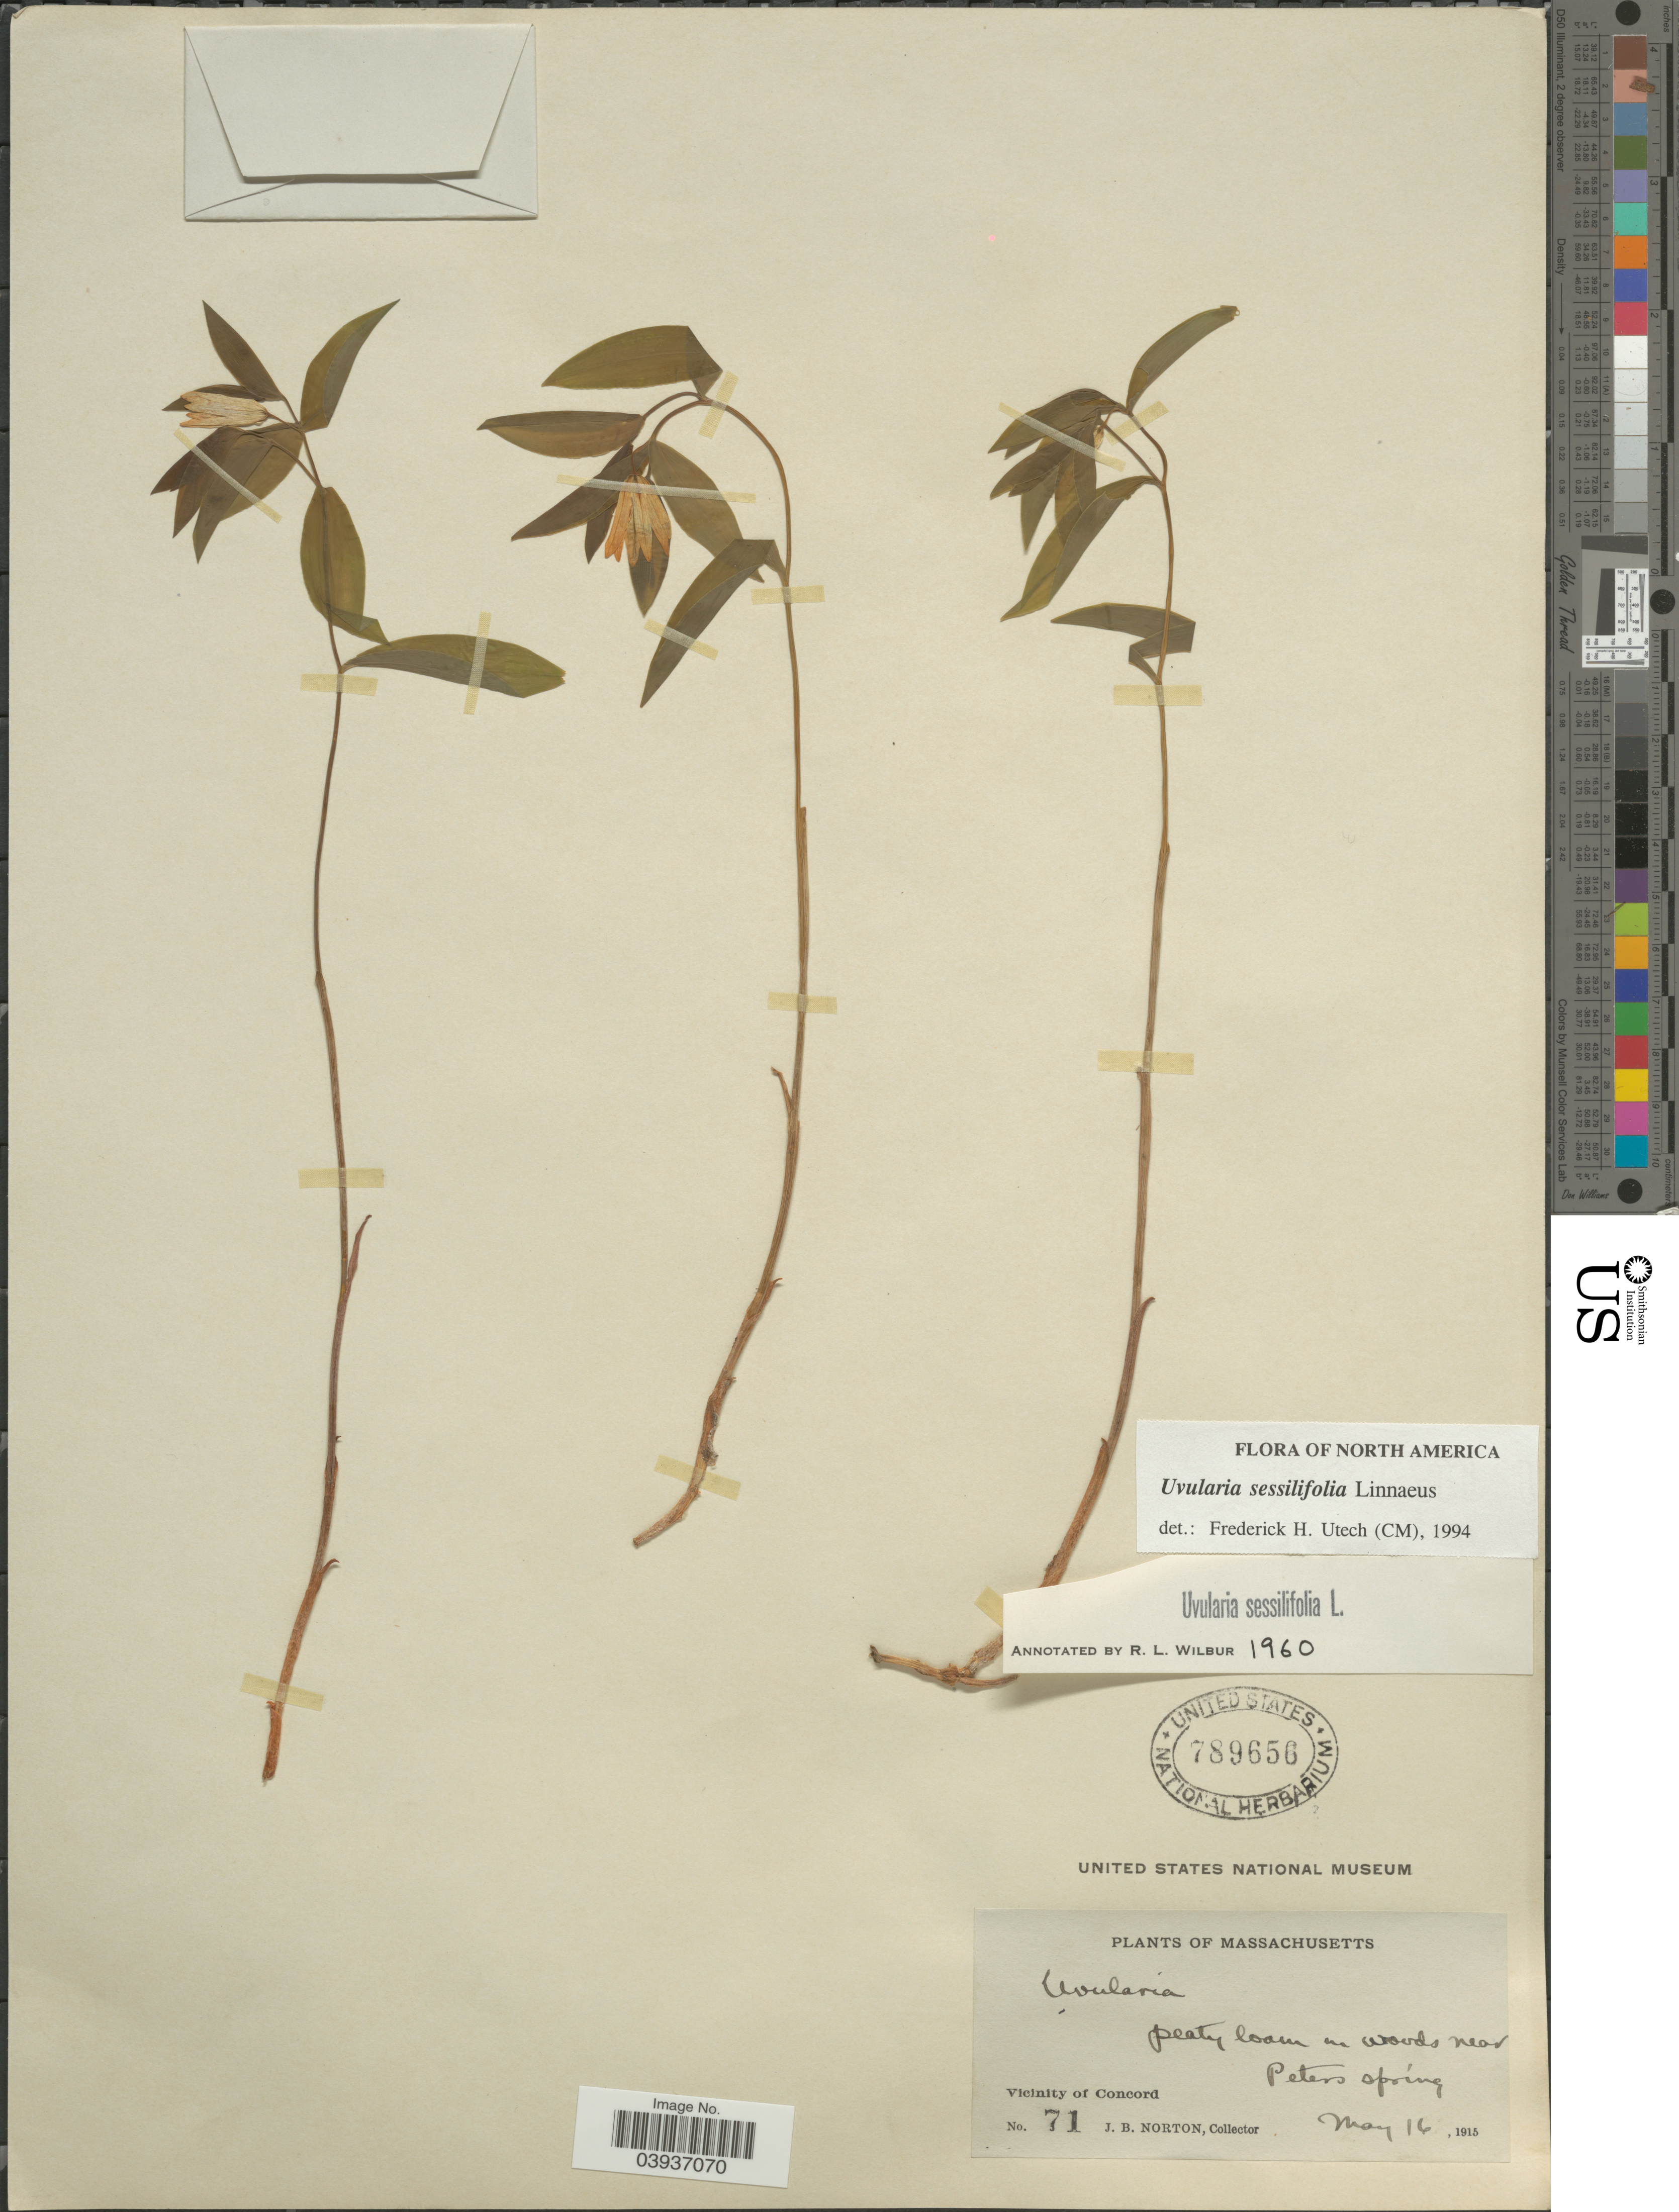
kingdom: Plantae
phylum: Tracheophyta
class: Liliopsida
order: Liliales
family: Colchicaceae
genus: Uvularia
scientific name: Uvularia sessilifolia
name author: L.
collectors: J. B. Norton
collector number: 71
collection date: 1915-05-16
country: United States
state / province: Massachusetts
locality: Near Peters spring. Vicinity of Concord.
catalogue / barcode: US 789656